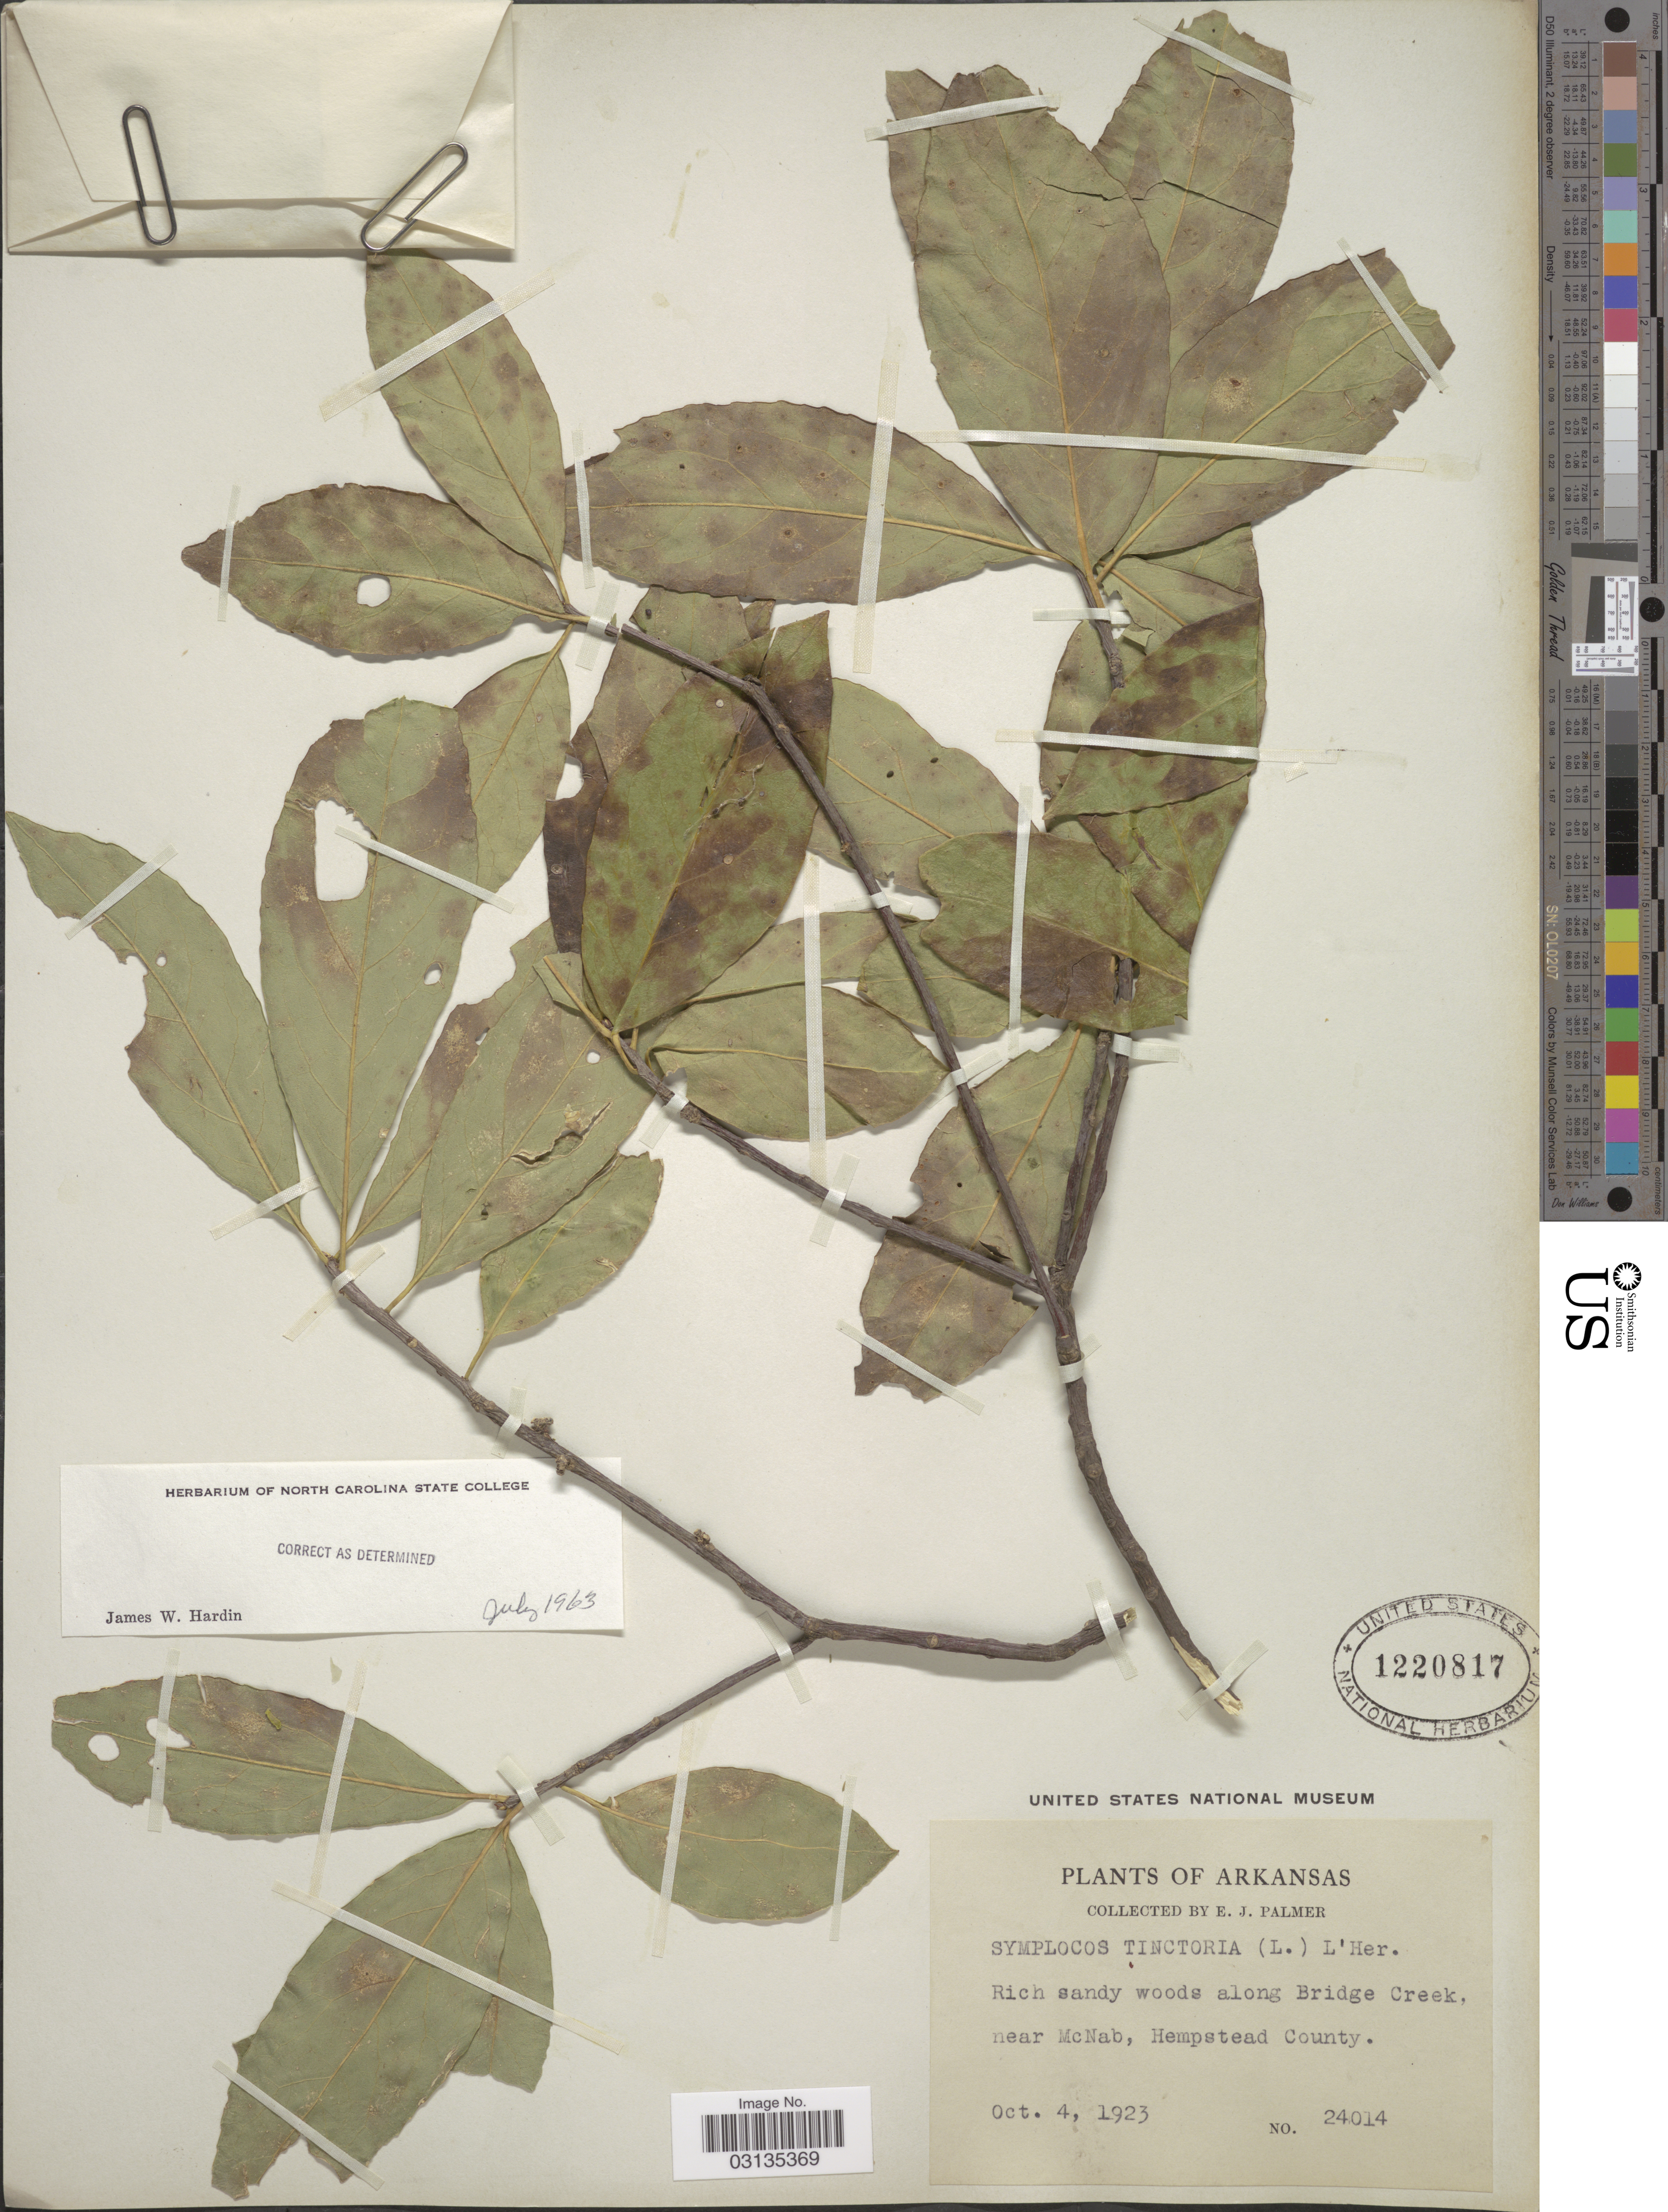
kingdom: Plantae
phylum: Tracheophyta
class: Magnoliopsida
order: Ericales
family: Symplocaceae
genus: Symplocos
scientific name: Symplocos tinctoria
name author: (L.) L'Hér.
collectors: E. J. Palmer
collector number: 24014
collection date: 1923-10-04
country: United States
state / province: Arkansas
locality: Rich sandy woods along Bridge Creek, near McNab, Hempstead County.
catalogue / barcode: US 1220817